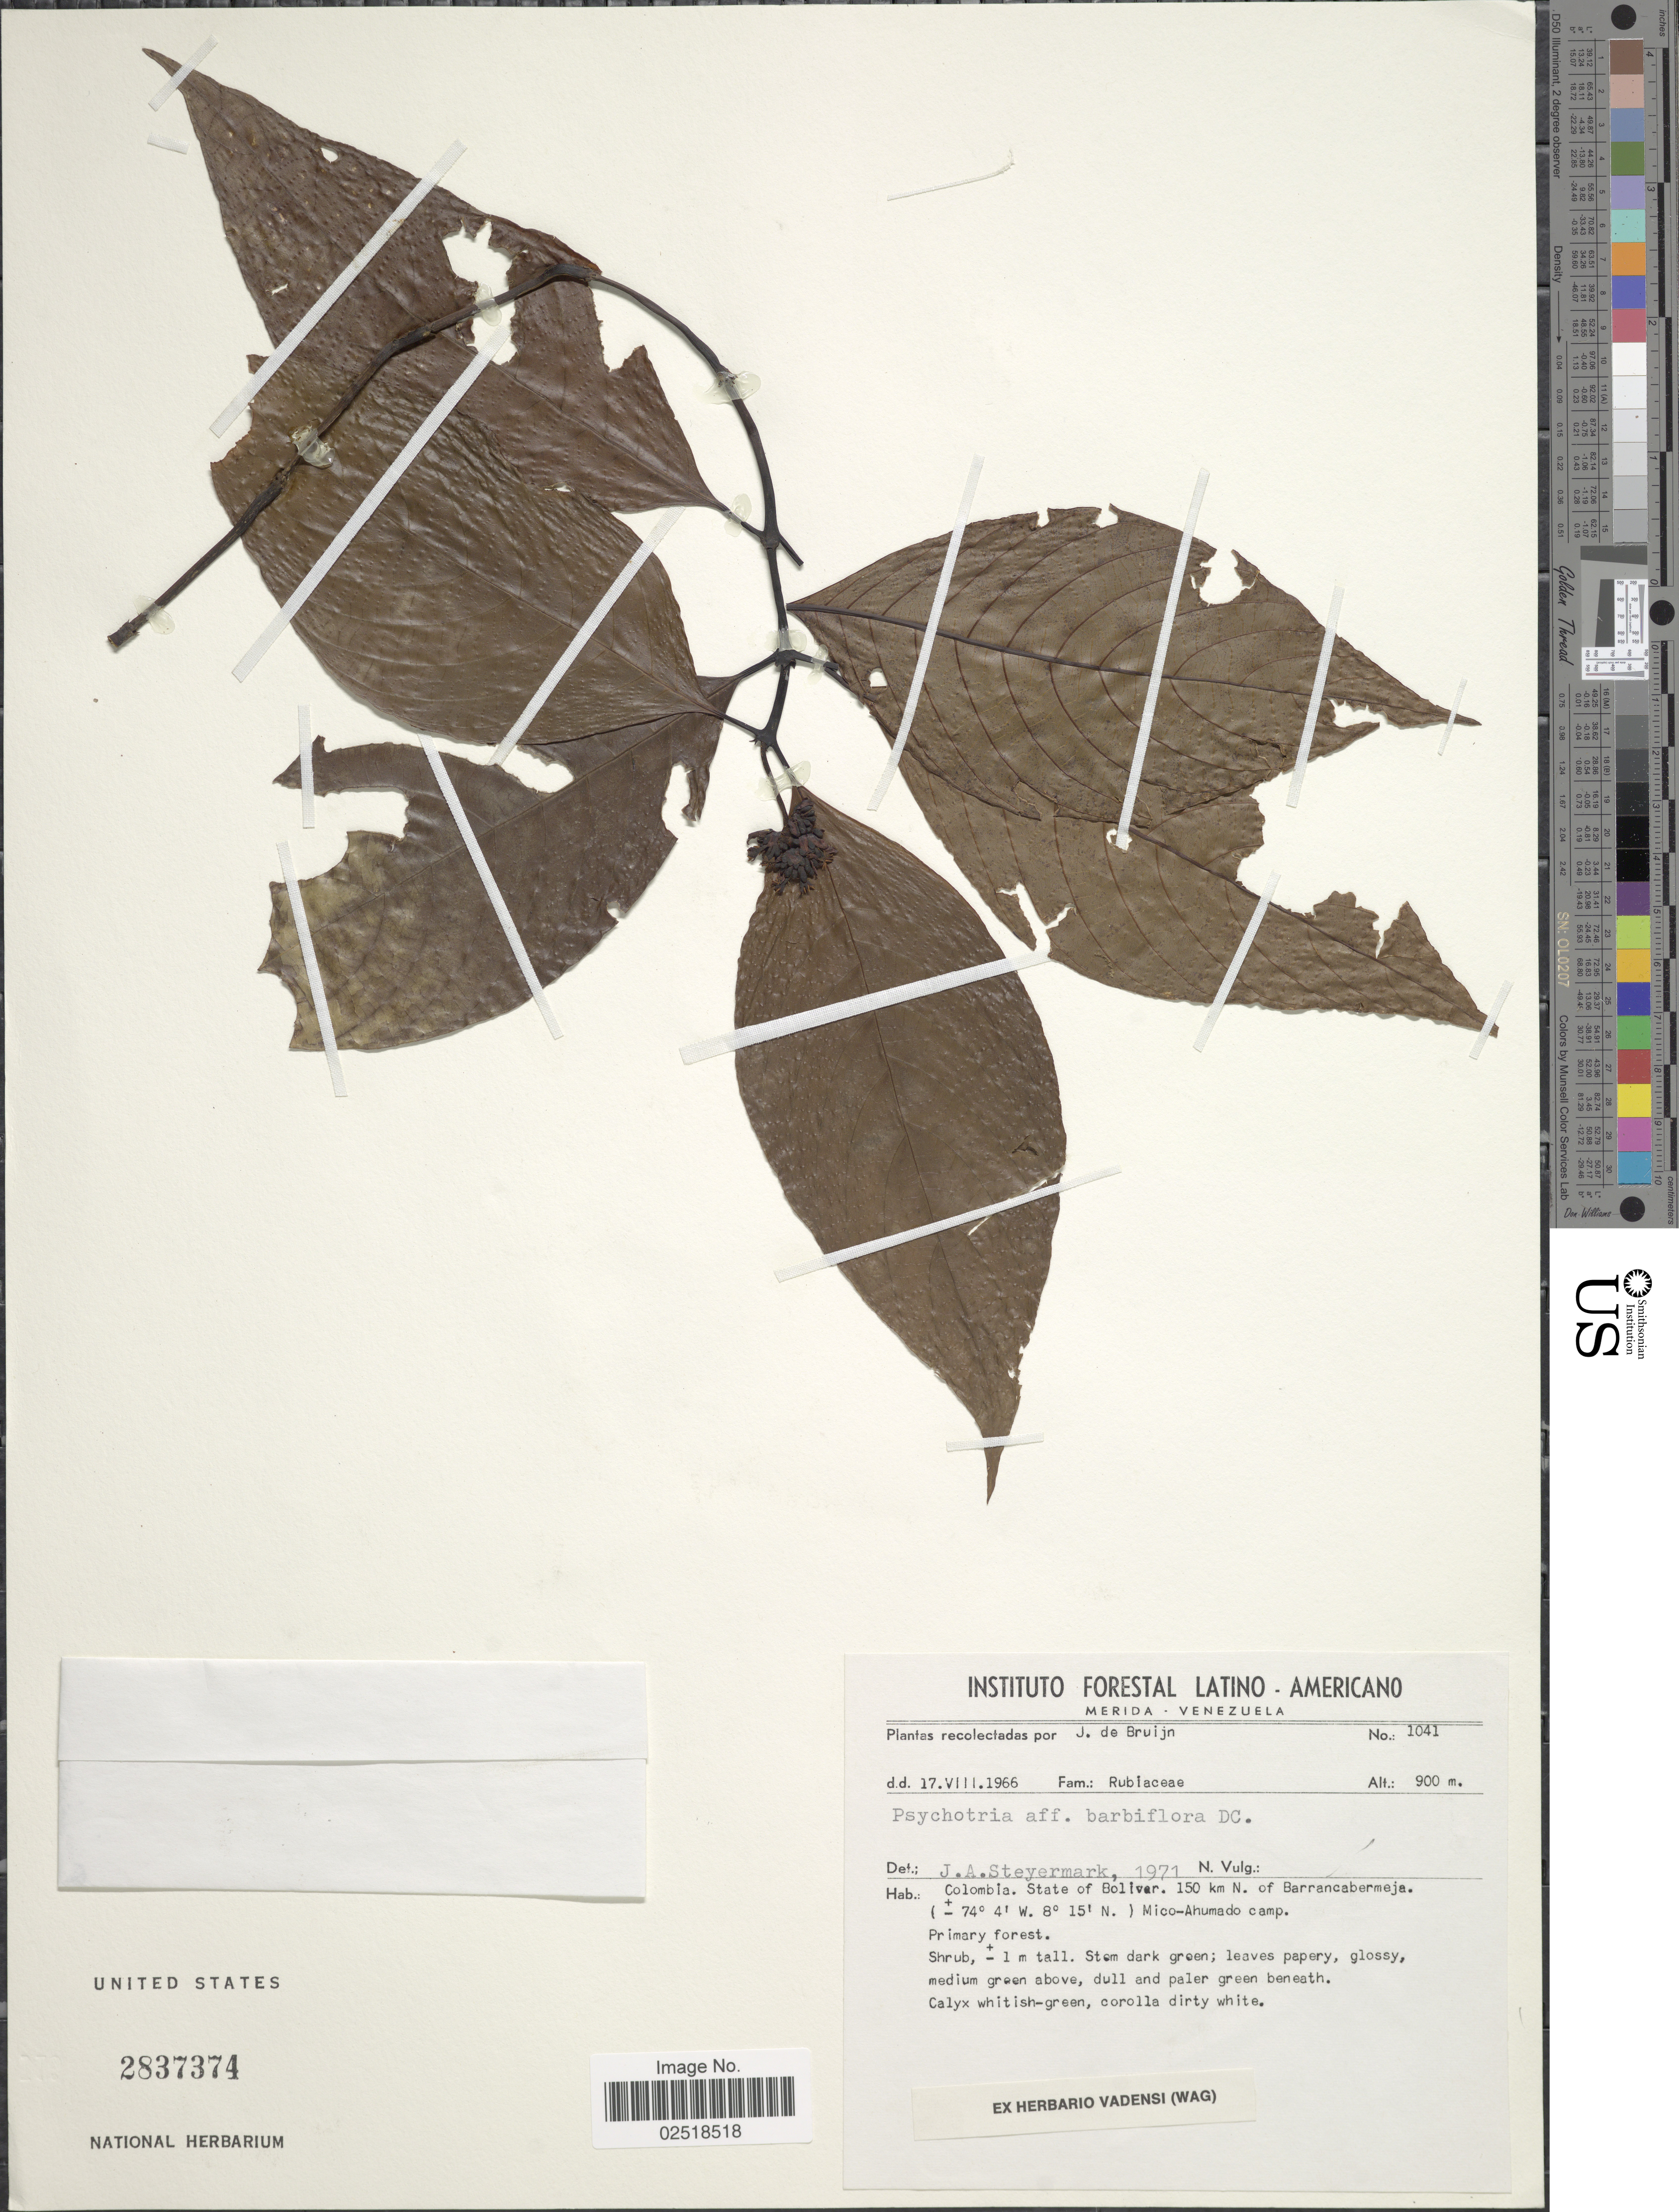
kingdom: Plantae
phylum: Tracheophyta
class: Magnoliopsida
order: Gentianales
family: Rubiaceae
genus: Psychotria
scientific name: Psychotria barbiflora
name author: DC.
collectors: J. Bruijn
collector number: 1041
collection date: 1966-08-17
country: Colombia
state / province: Bolívar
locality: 150 km N of Barrancabermeja Mico-Ahumado camp. Primary forest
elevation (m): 900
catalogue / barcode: US 2837374